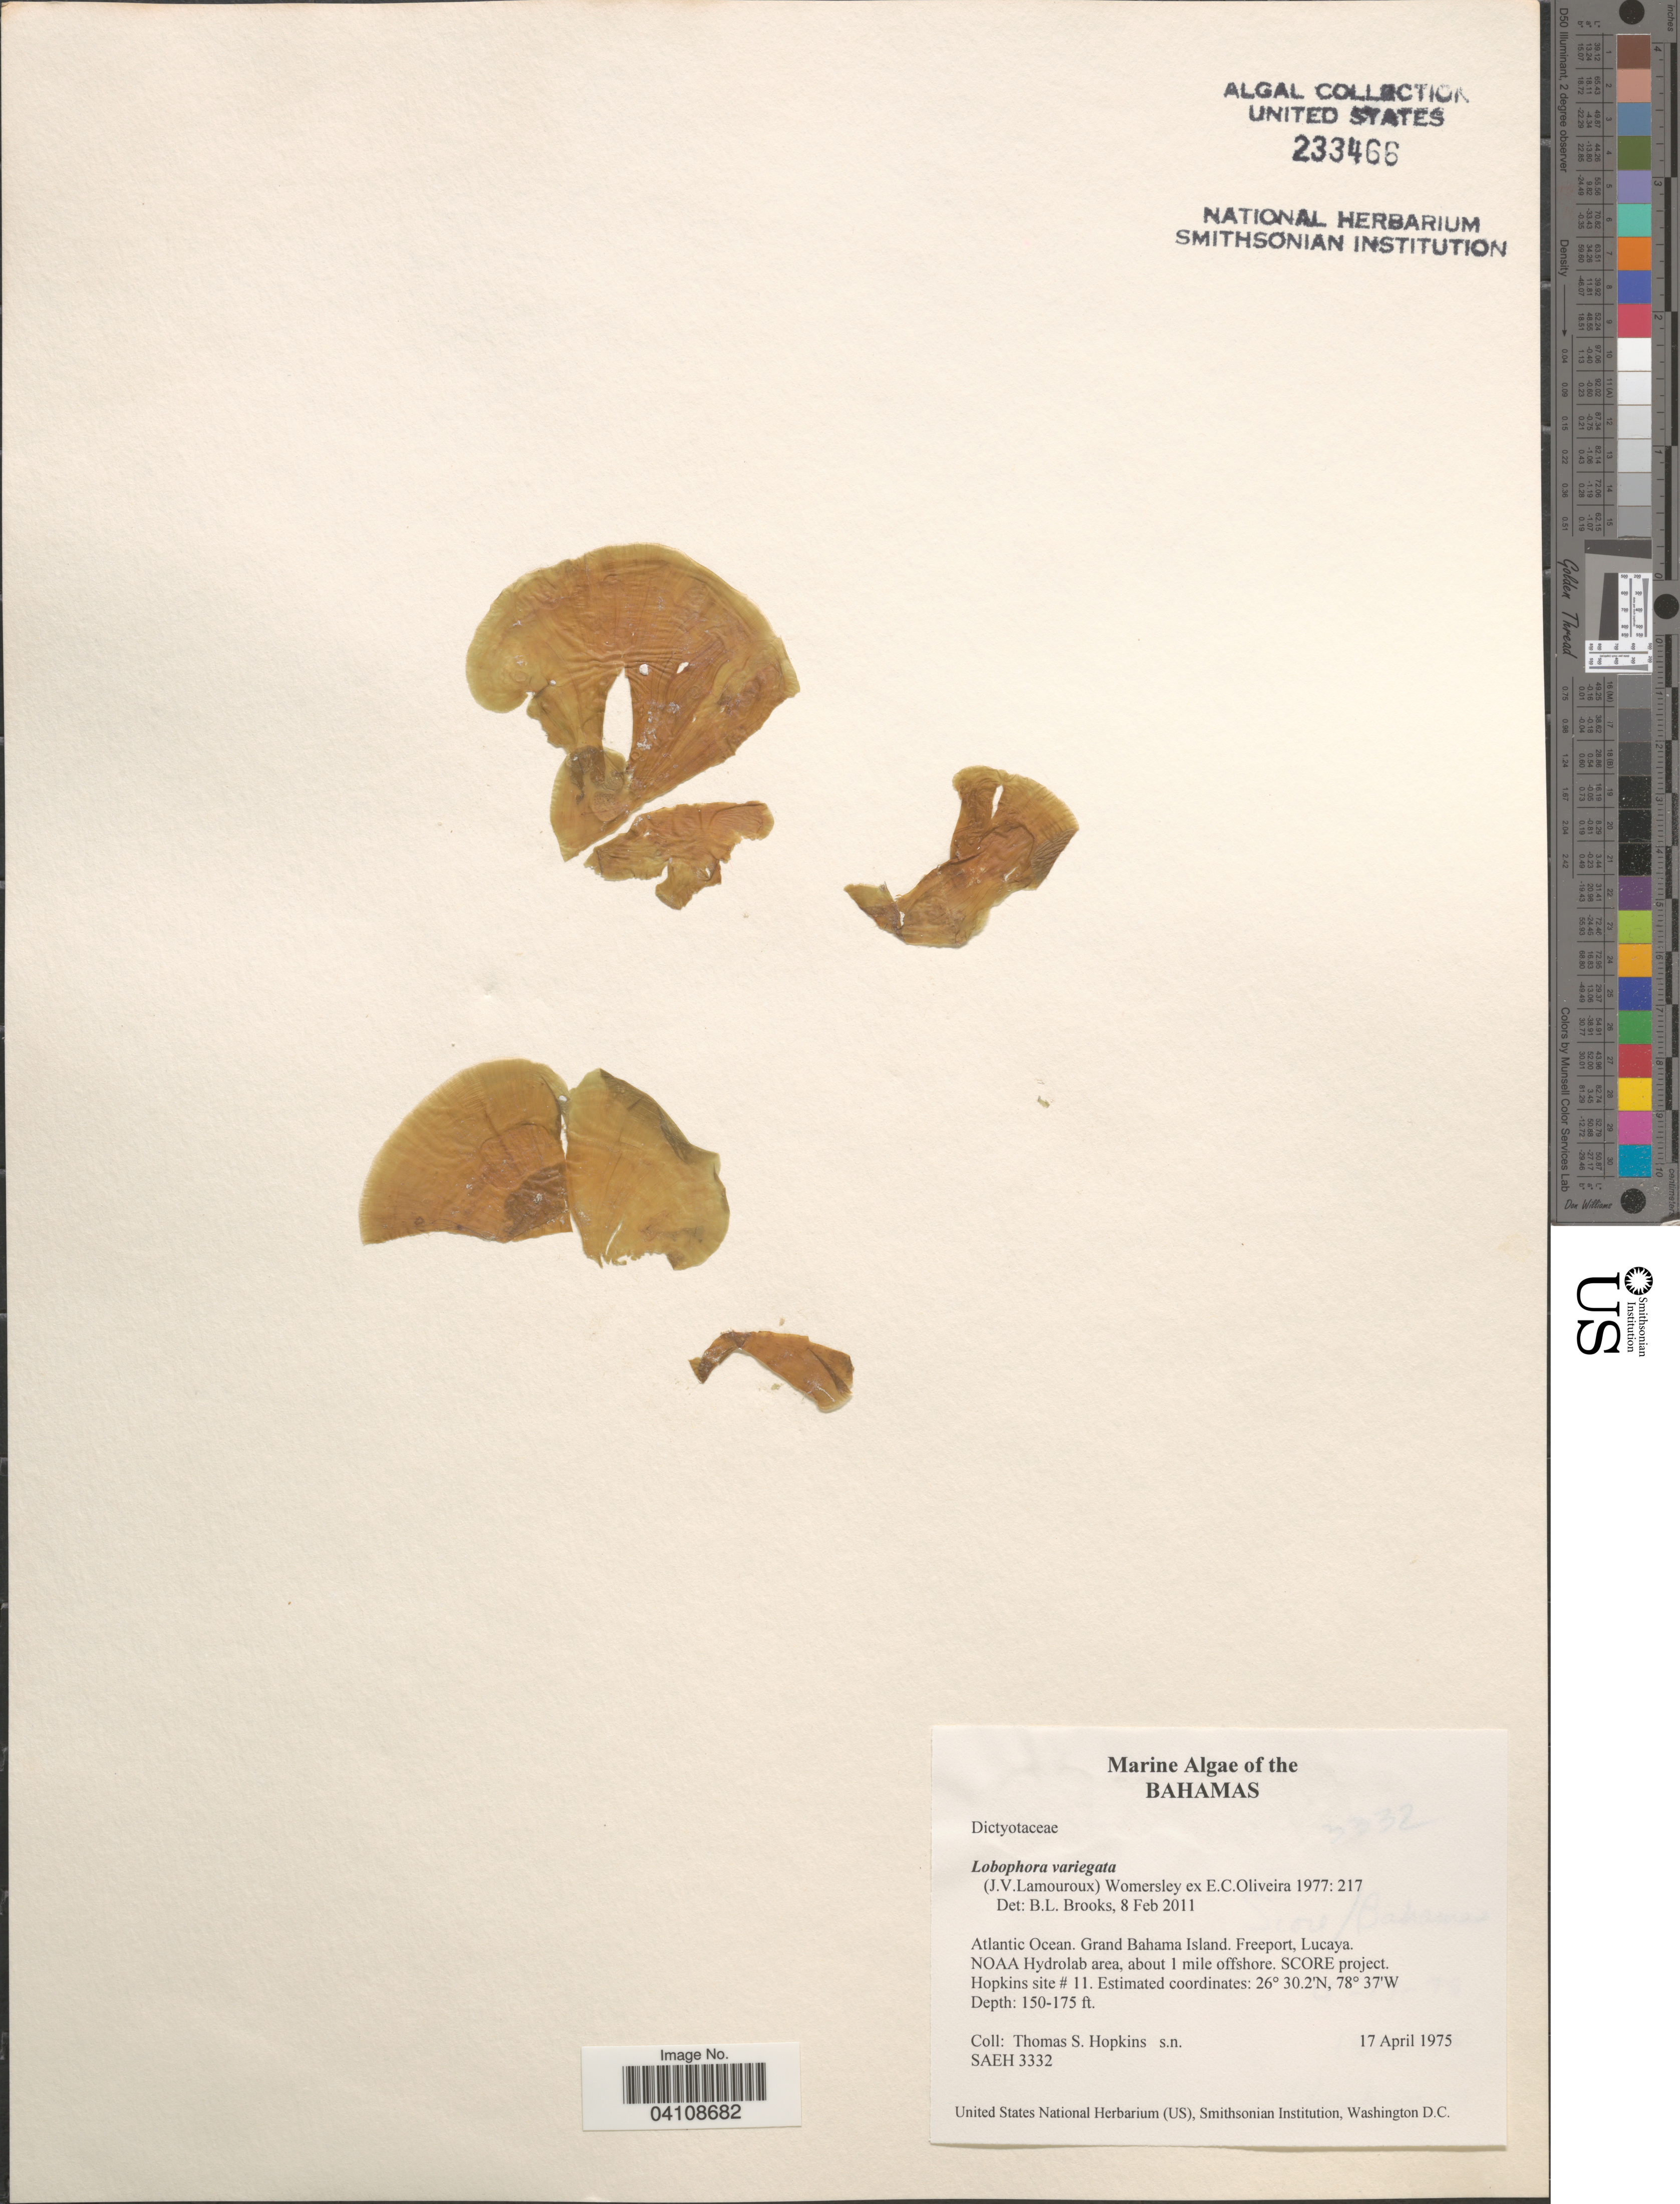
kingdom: Chromista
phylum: Ochrophyta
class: Phaeophyceae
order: Dictyotales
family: Dictyotaceae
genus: Lobophora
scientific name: Lobophora variegata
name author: (J.V.Lamouroux) Womersley & E.C. Oliveira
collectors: T. Hopkins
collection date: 1975-04-17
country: Bahamas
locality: Atlantic Ocean. Grand Bahama Island. Freeport, Lucaya. NOAA Hydrolab area, about 1 mile offshore. SCORE project. Hopkins site # 11.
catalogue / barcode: US 233466